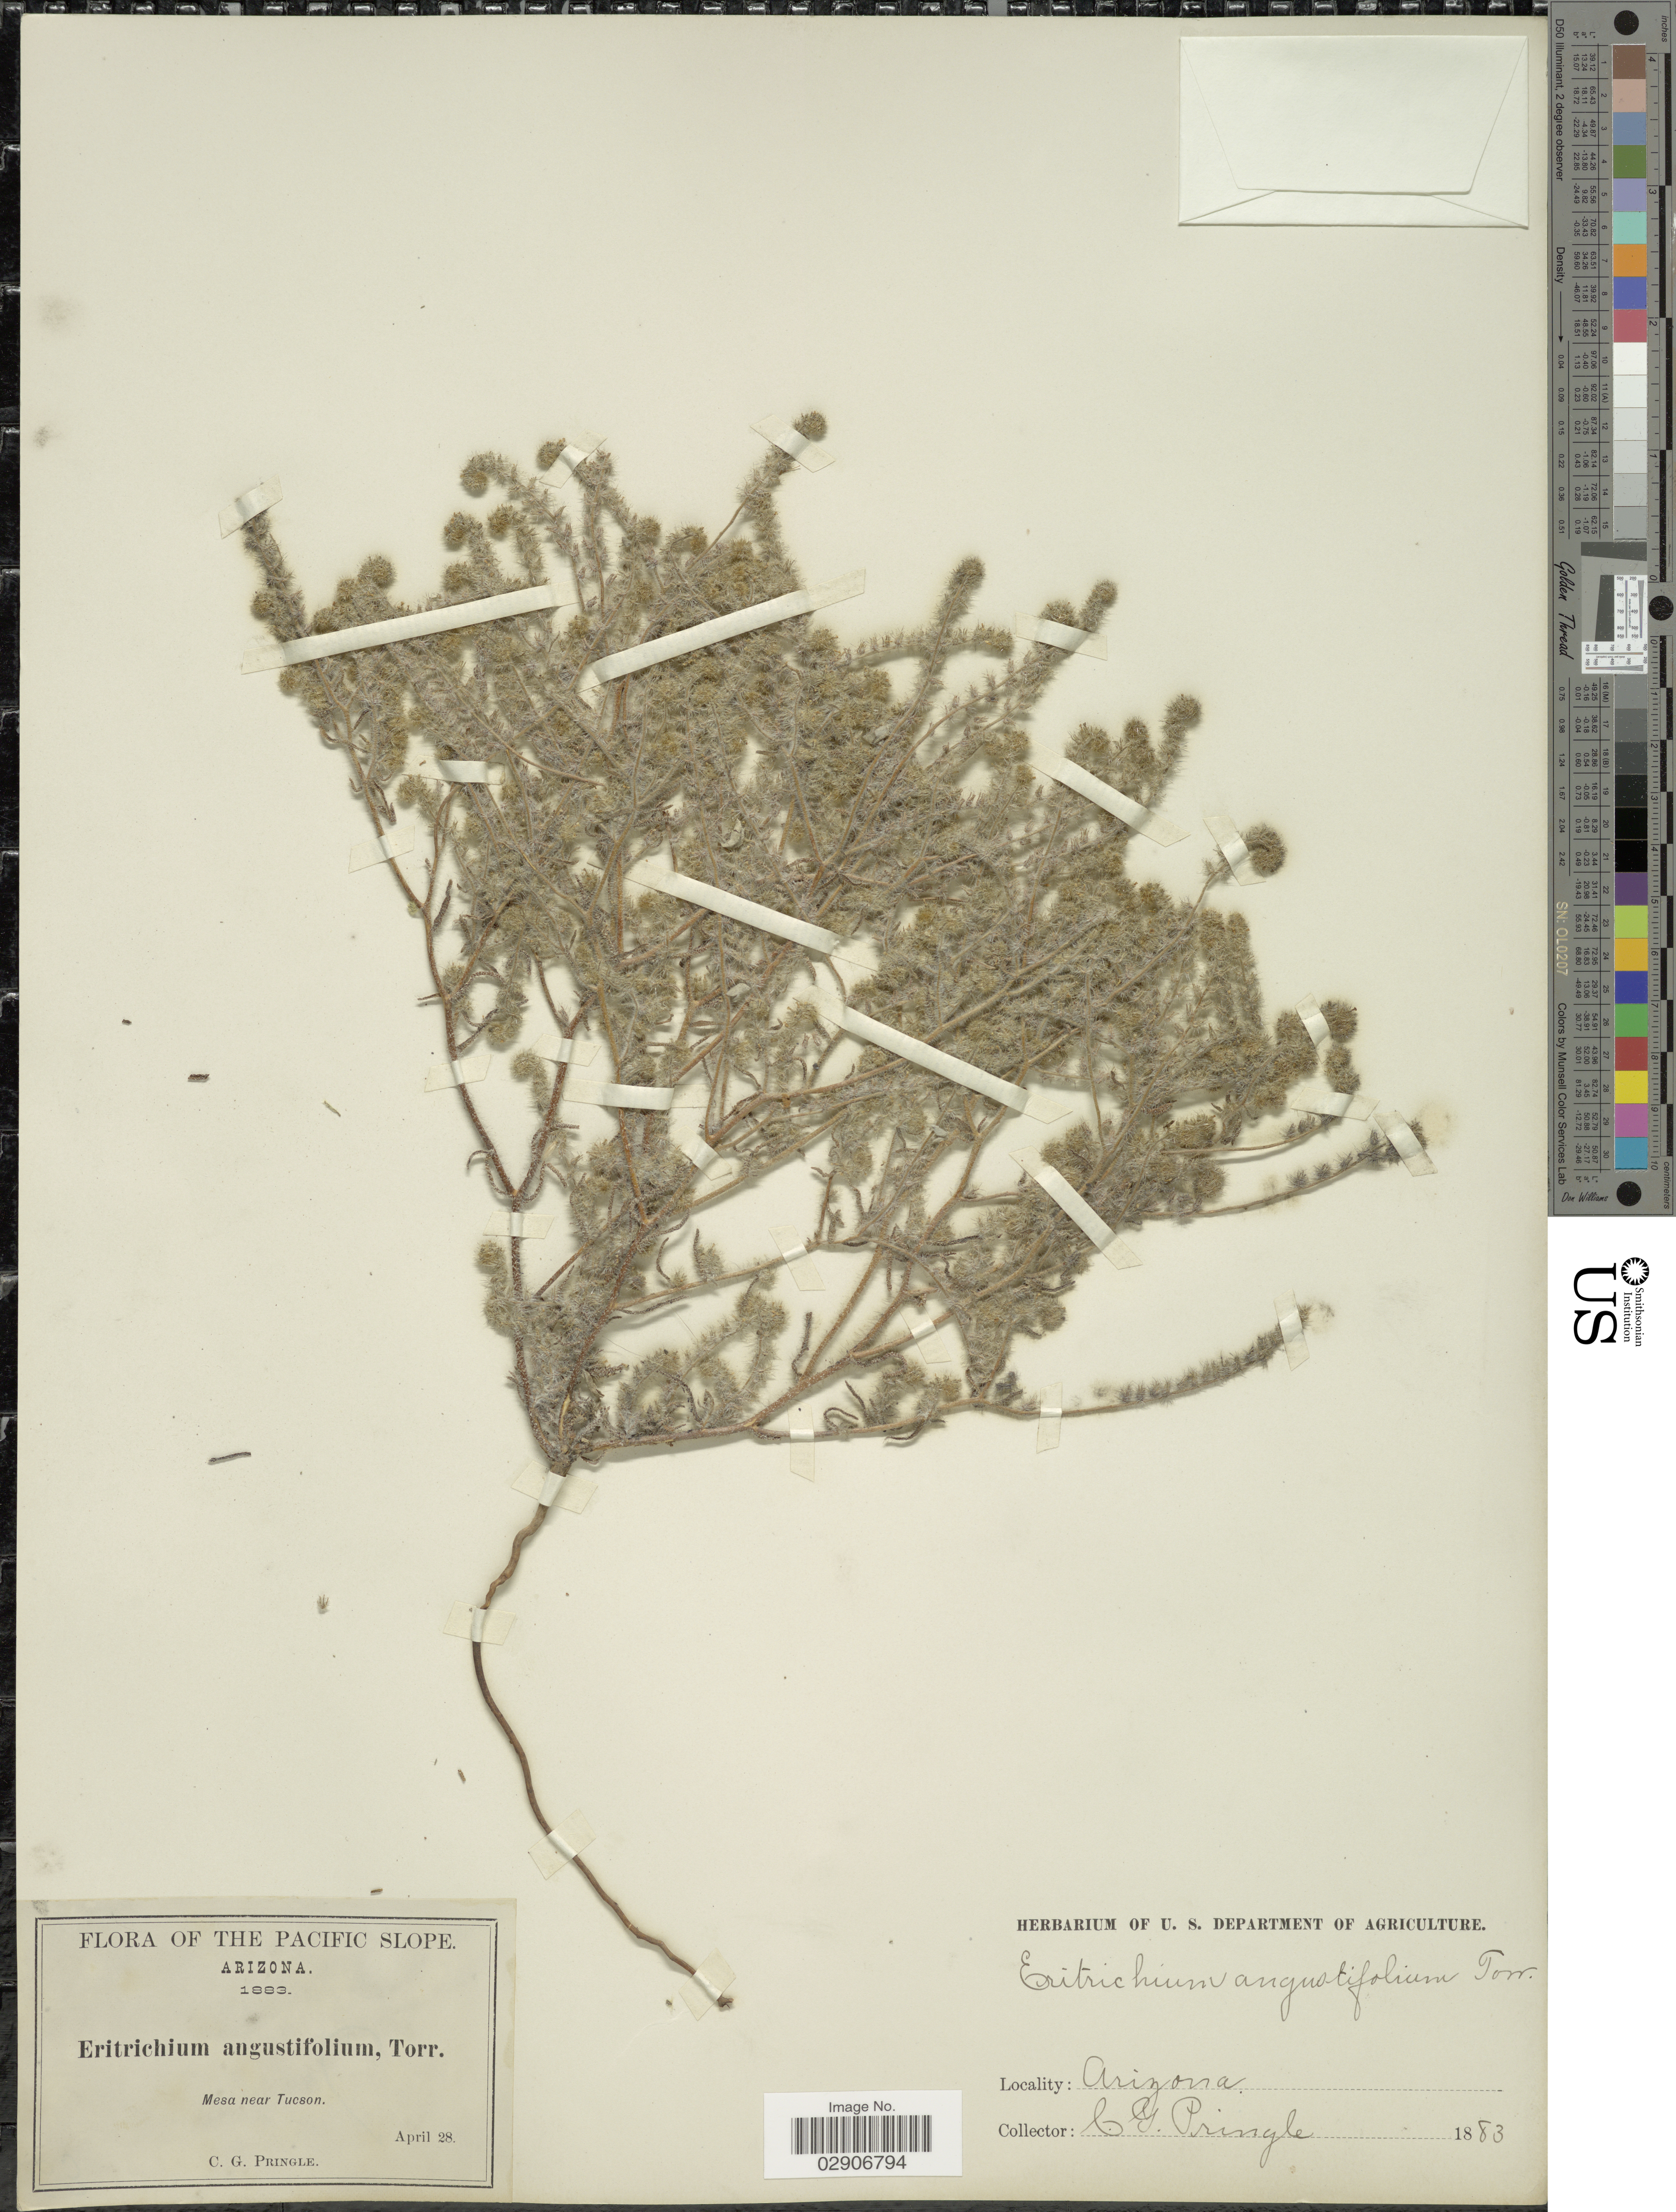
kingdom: Plantae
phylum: Tracheophyta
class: Magnoliopsida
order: Boraginales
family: Boraginaceae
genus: Cryptantha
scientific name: Cryptantha angustifolia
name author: (Torr.) Greene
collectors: C. G. Pringle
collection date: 1883-04-28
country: United States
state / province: Arizona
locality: The Pacific Slope. Mesa near Tucson.